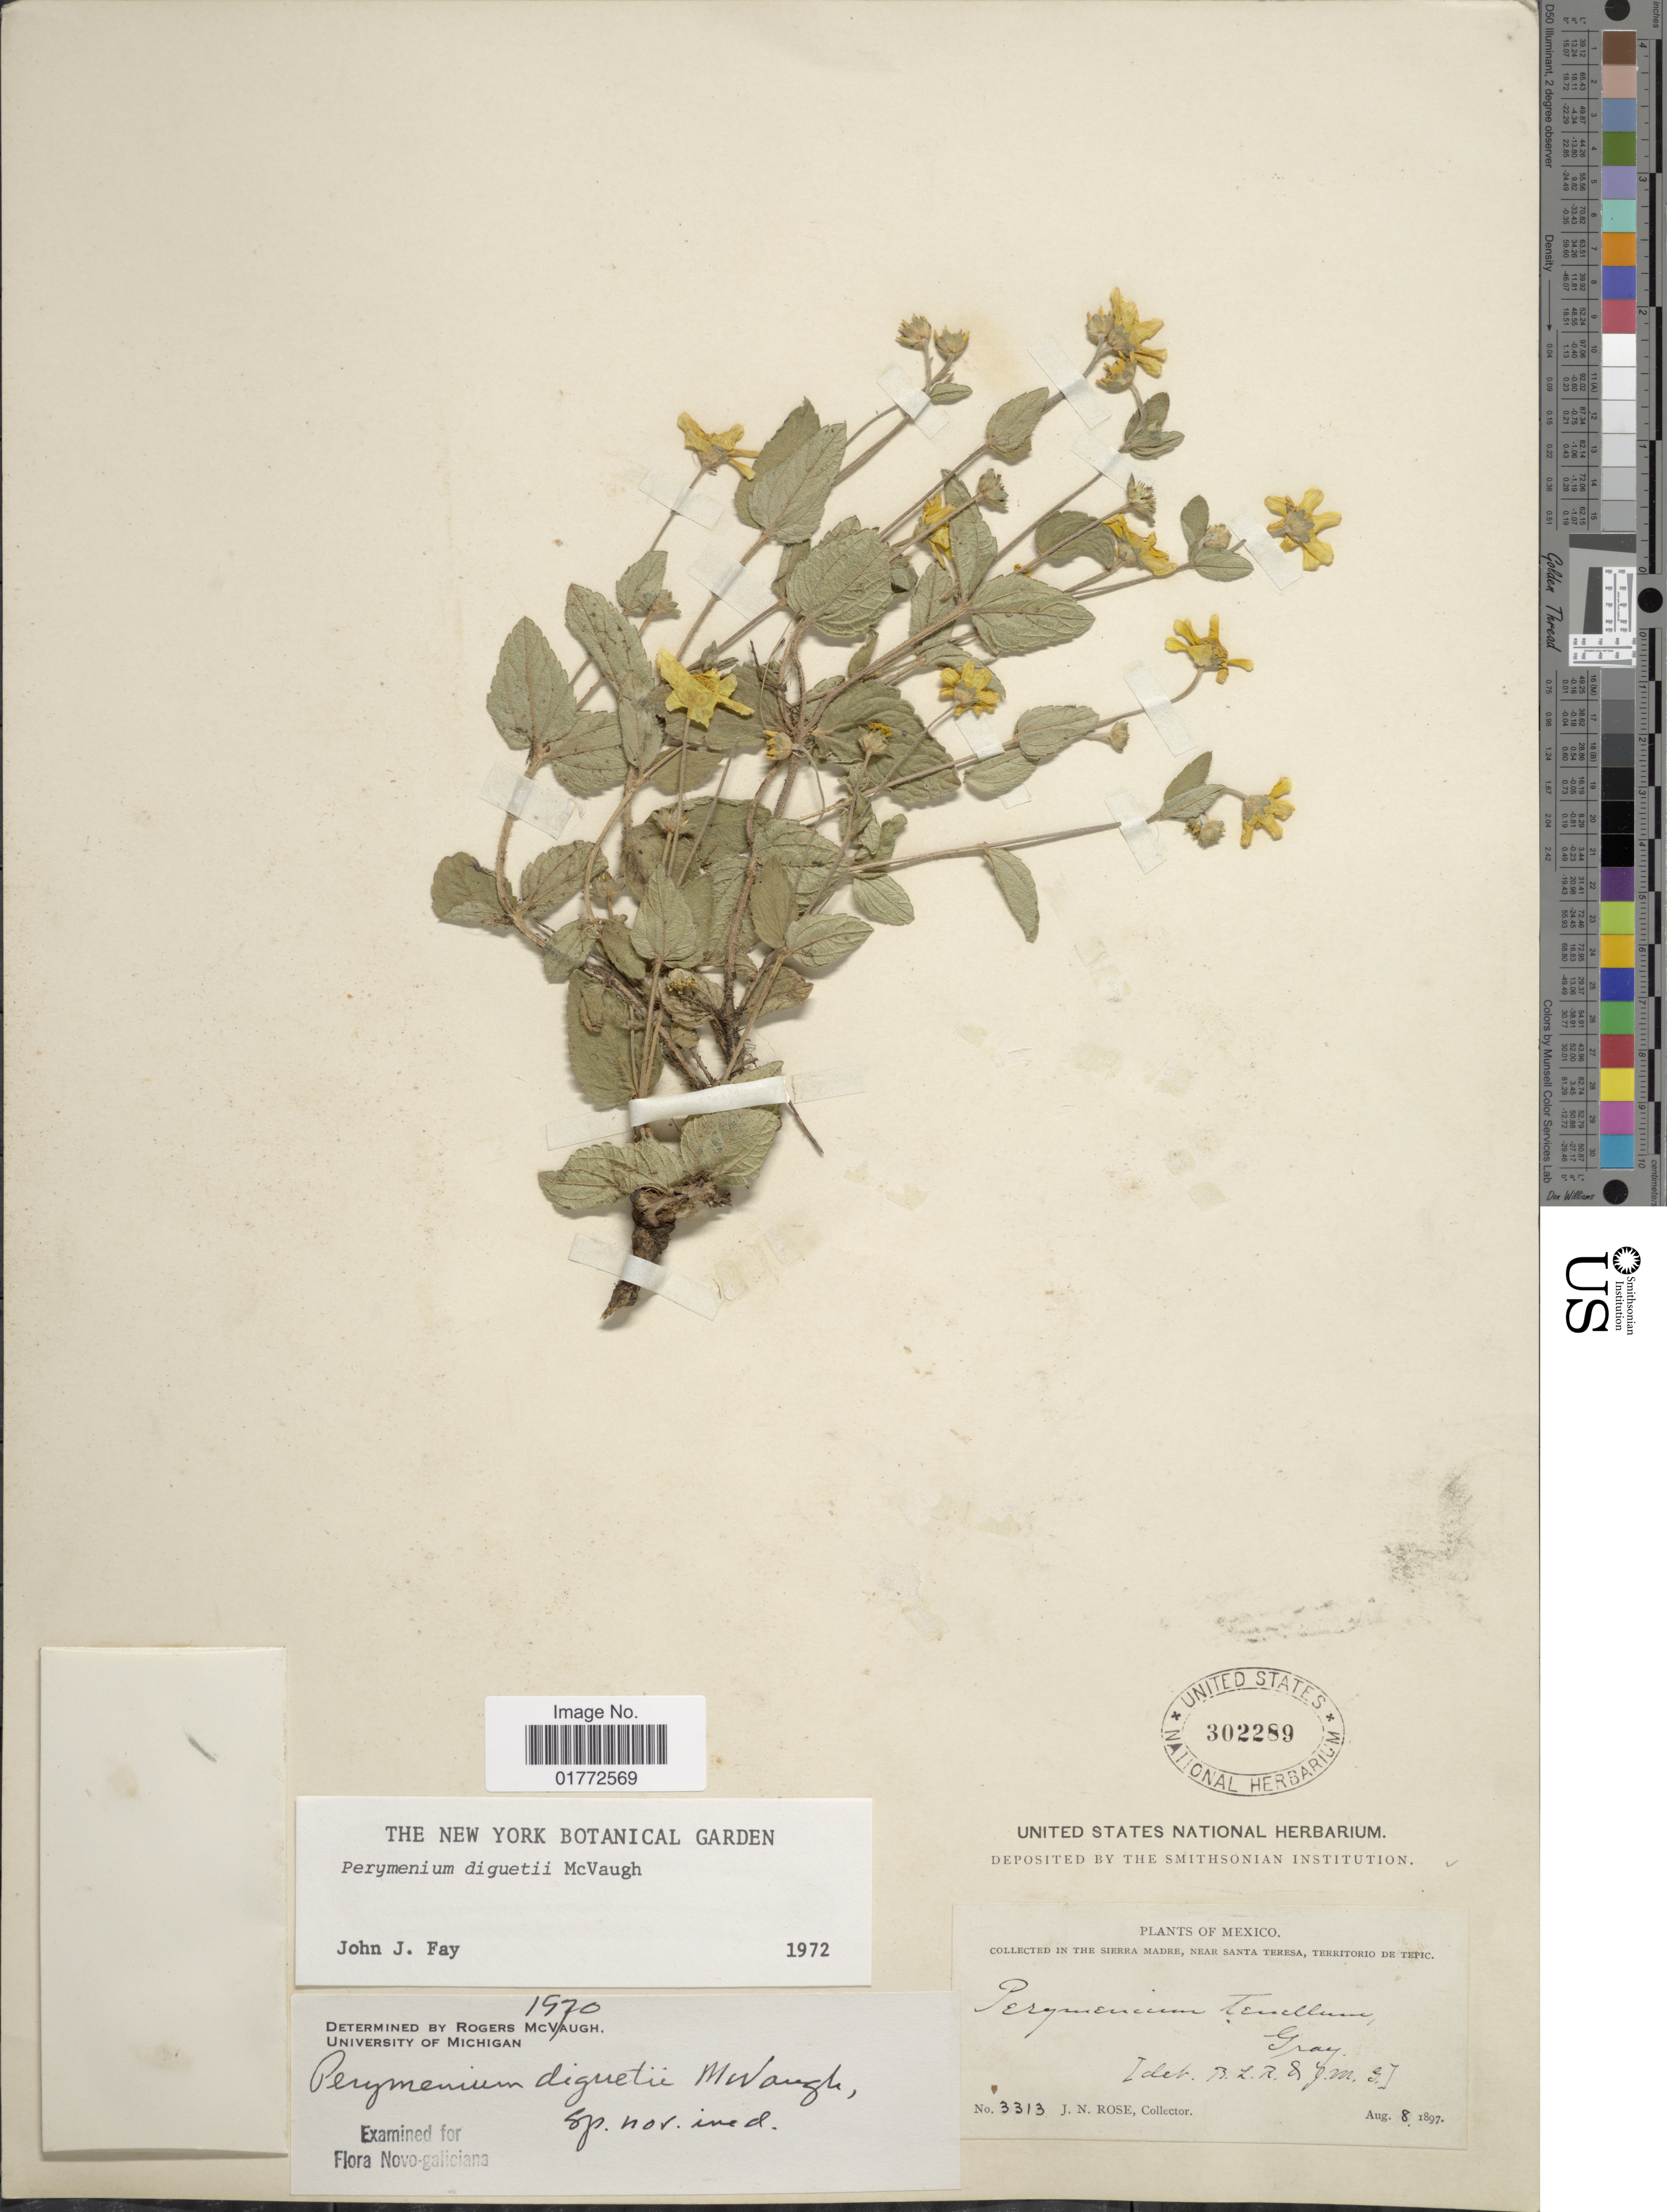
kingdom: Plantae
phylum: Tracheophyta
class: Magnoliopsida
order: Asterales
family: Asteraceae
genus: Perymenium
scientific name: Perymenium dignetii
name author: McVaugh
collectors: J. N. Rose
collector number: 3313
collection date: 1897-08-08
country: Mexico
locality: The Sierra Madre, near Santa Teresa, Territorio de Tepic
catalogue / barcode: US 302289